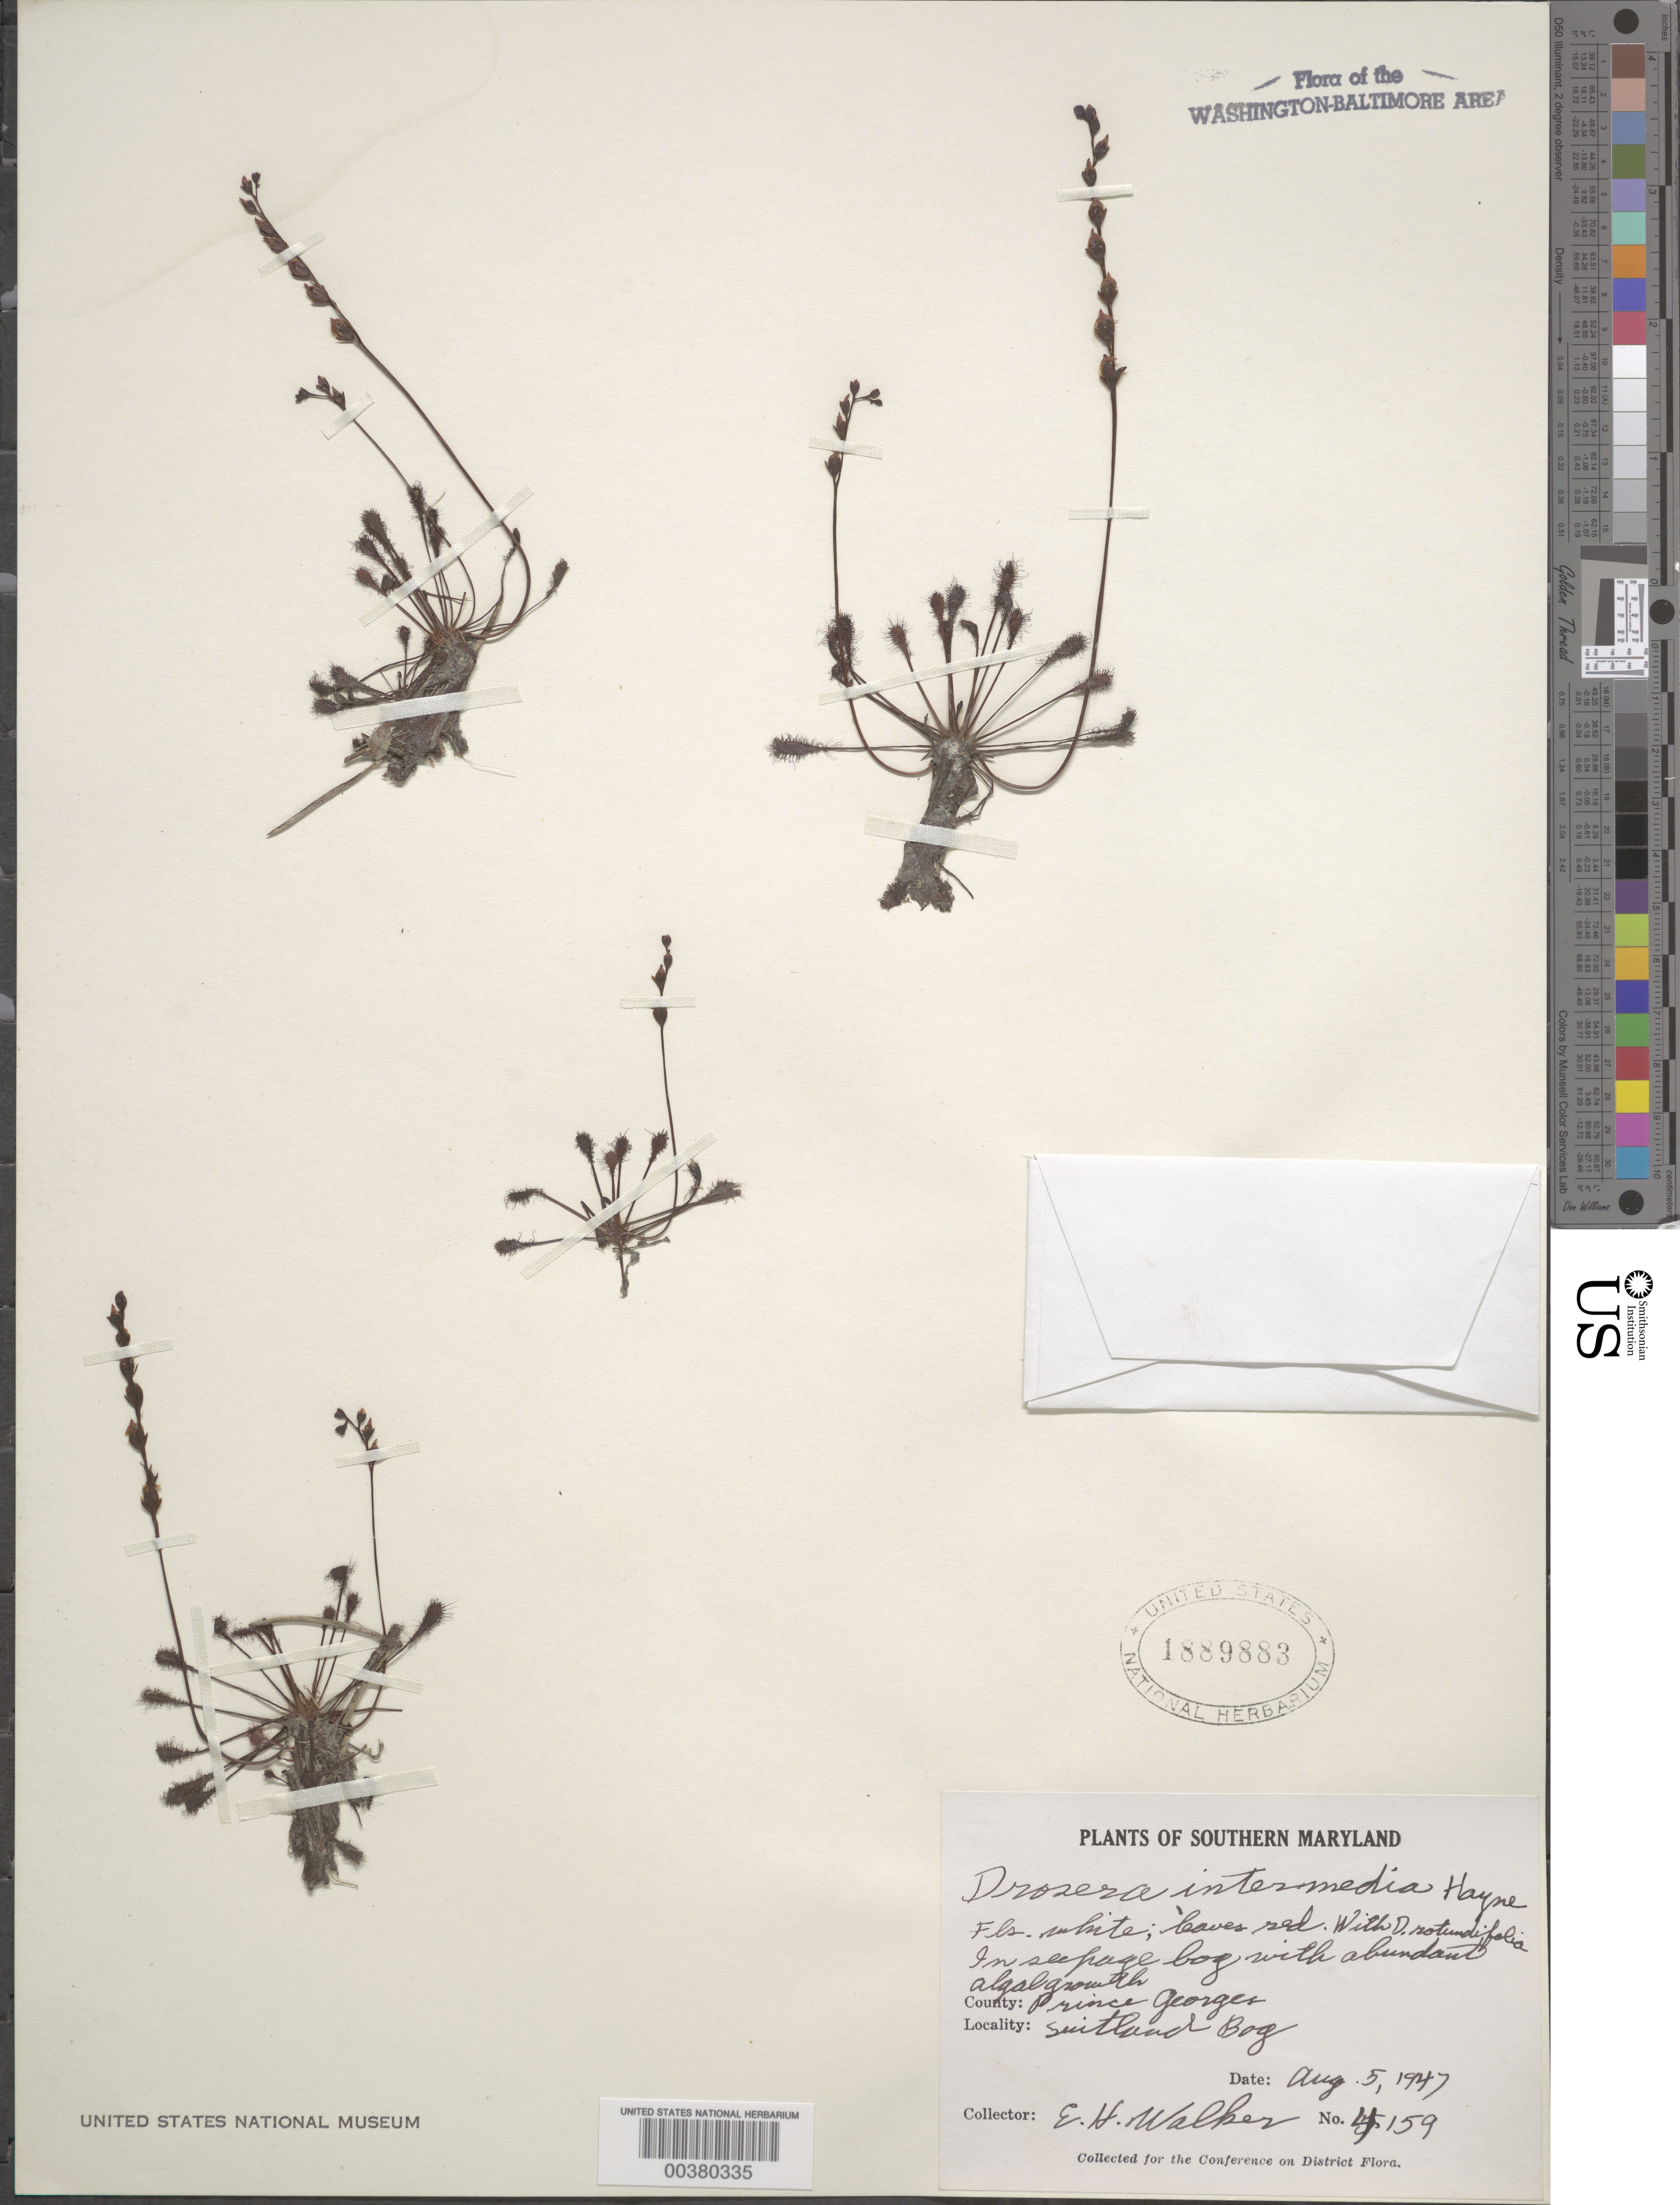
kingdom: Plantae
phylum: Tracheophyta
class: Magnoliopsida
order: Caryophyllales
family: Droseraceae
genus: Drosera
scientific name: Drosera intermedia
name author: Hayne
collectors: E. H. Walker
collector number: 4159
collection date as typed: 05 Aug 1947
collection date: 1947-08-05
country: United States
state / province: Maryland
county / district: Prince George's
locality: Suitland Bog, east of Suitland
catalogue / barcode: US 1889883